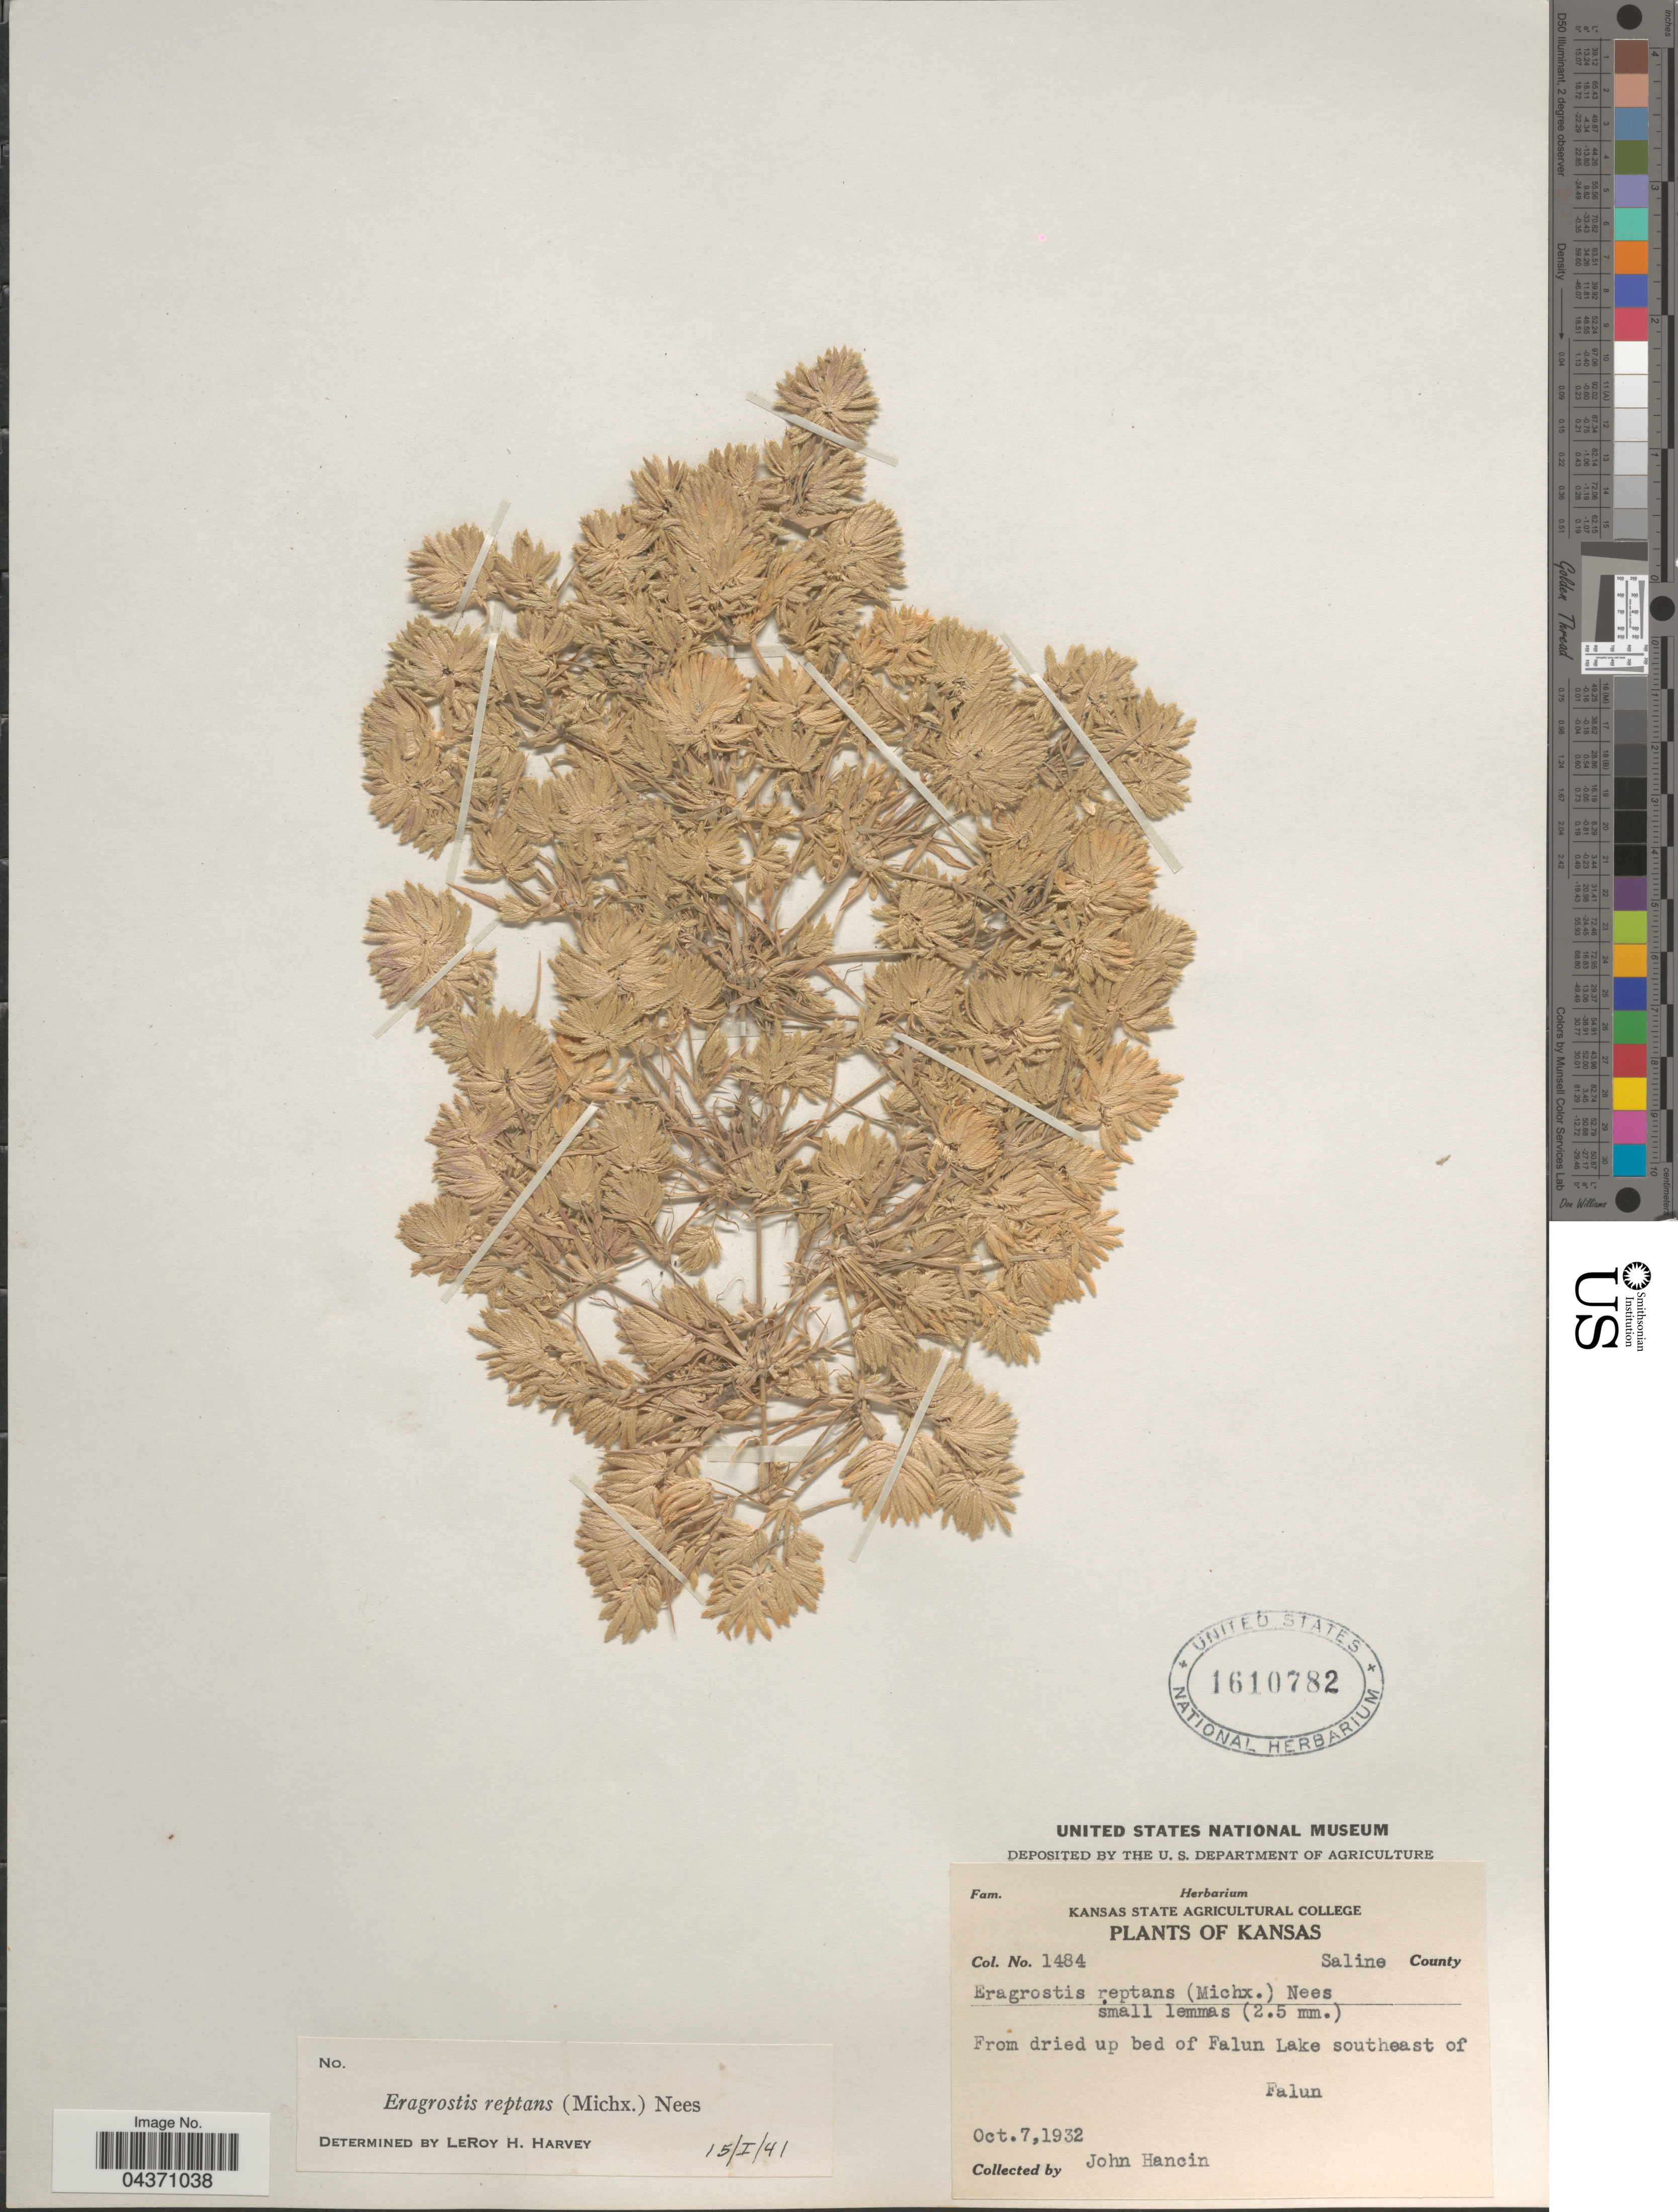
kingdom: Plantae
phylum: Tracheophyta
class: Liliopsida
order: Poales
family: Poaceae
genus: Eragrostis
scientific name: Eragrostis reptans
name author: (Michx.) Nees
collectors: J. Hancin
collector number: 1484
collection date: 1932-10-07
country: United States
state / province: Kansas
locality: Saline County. From dried up bed of Falun Lake southeast of Falun.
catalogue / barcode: US 1610782